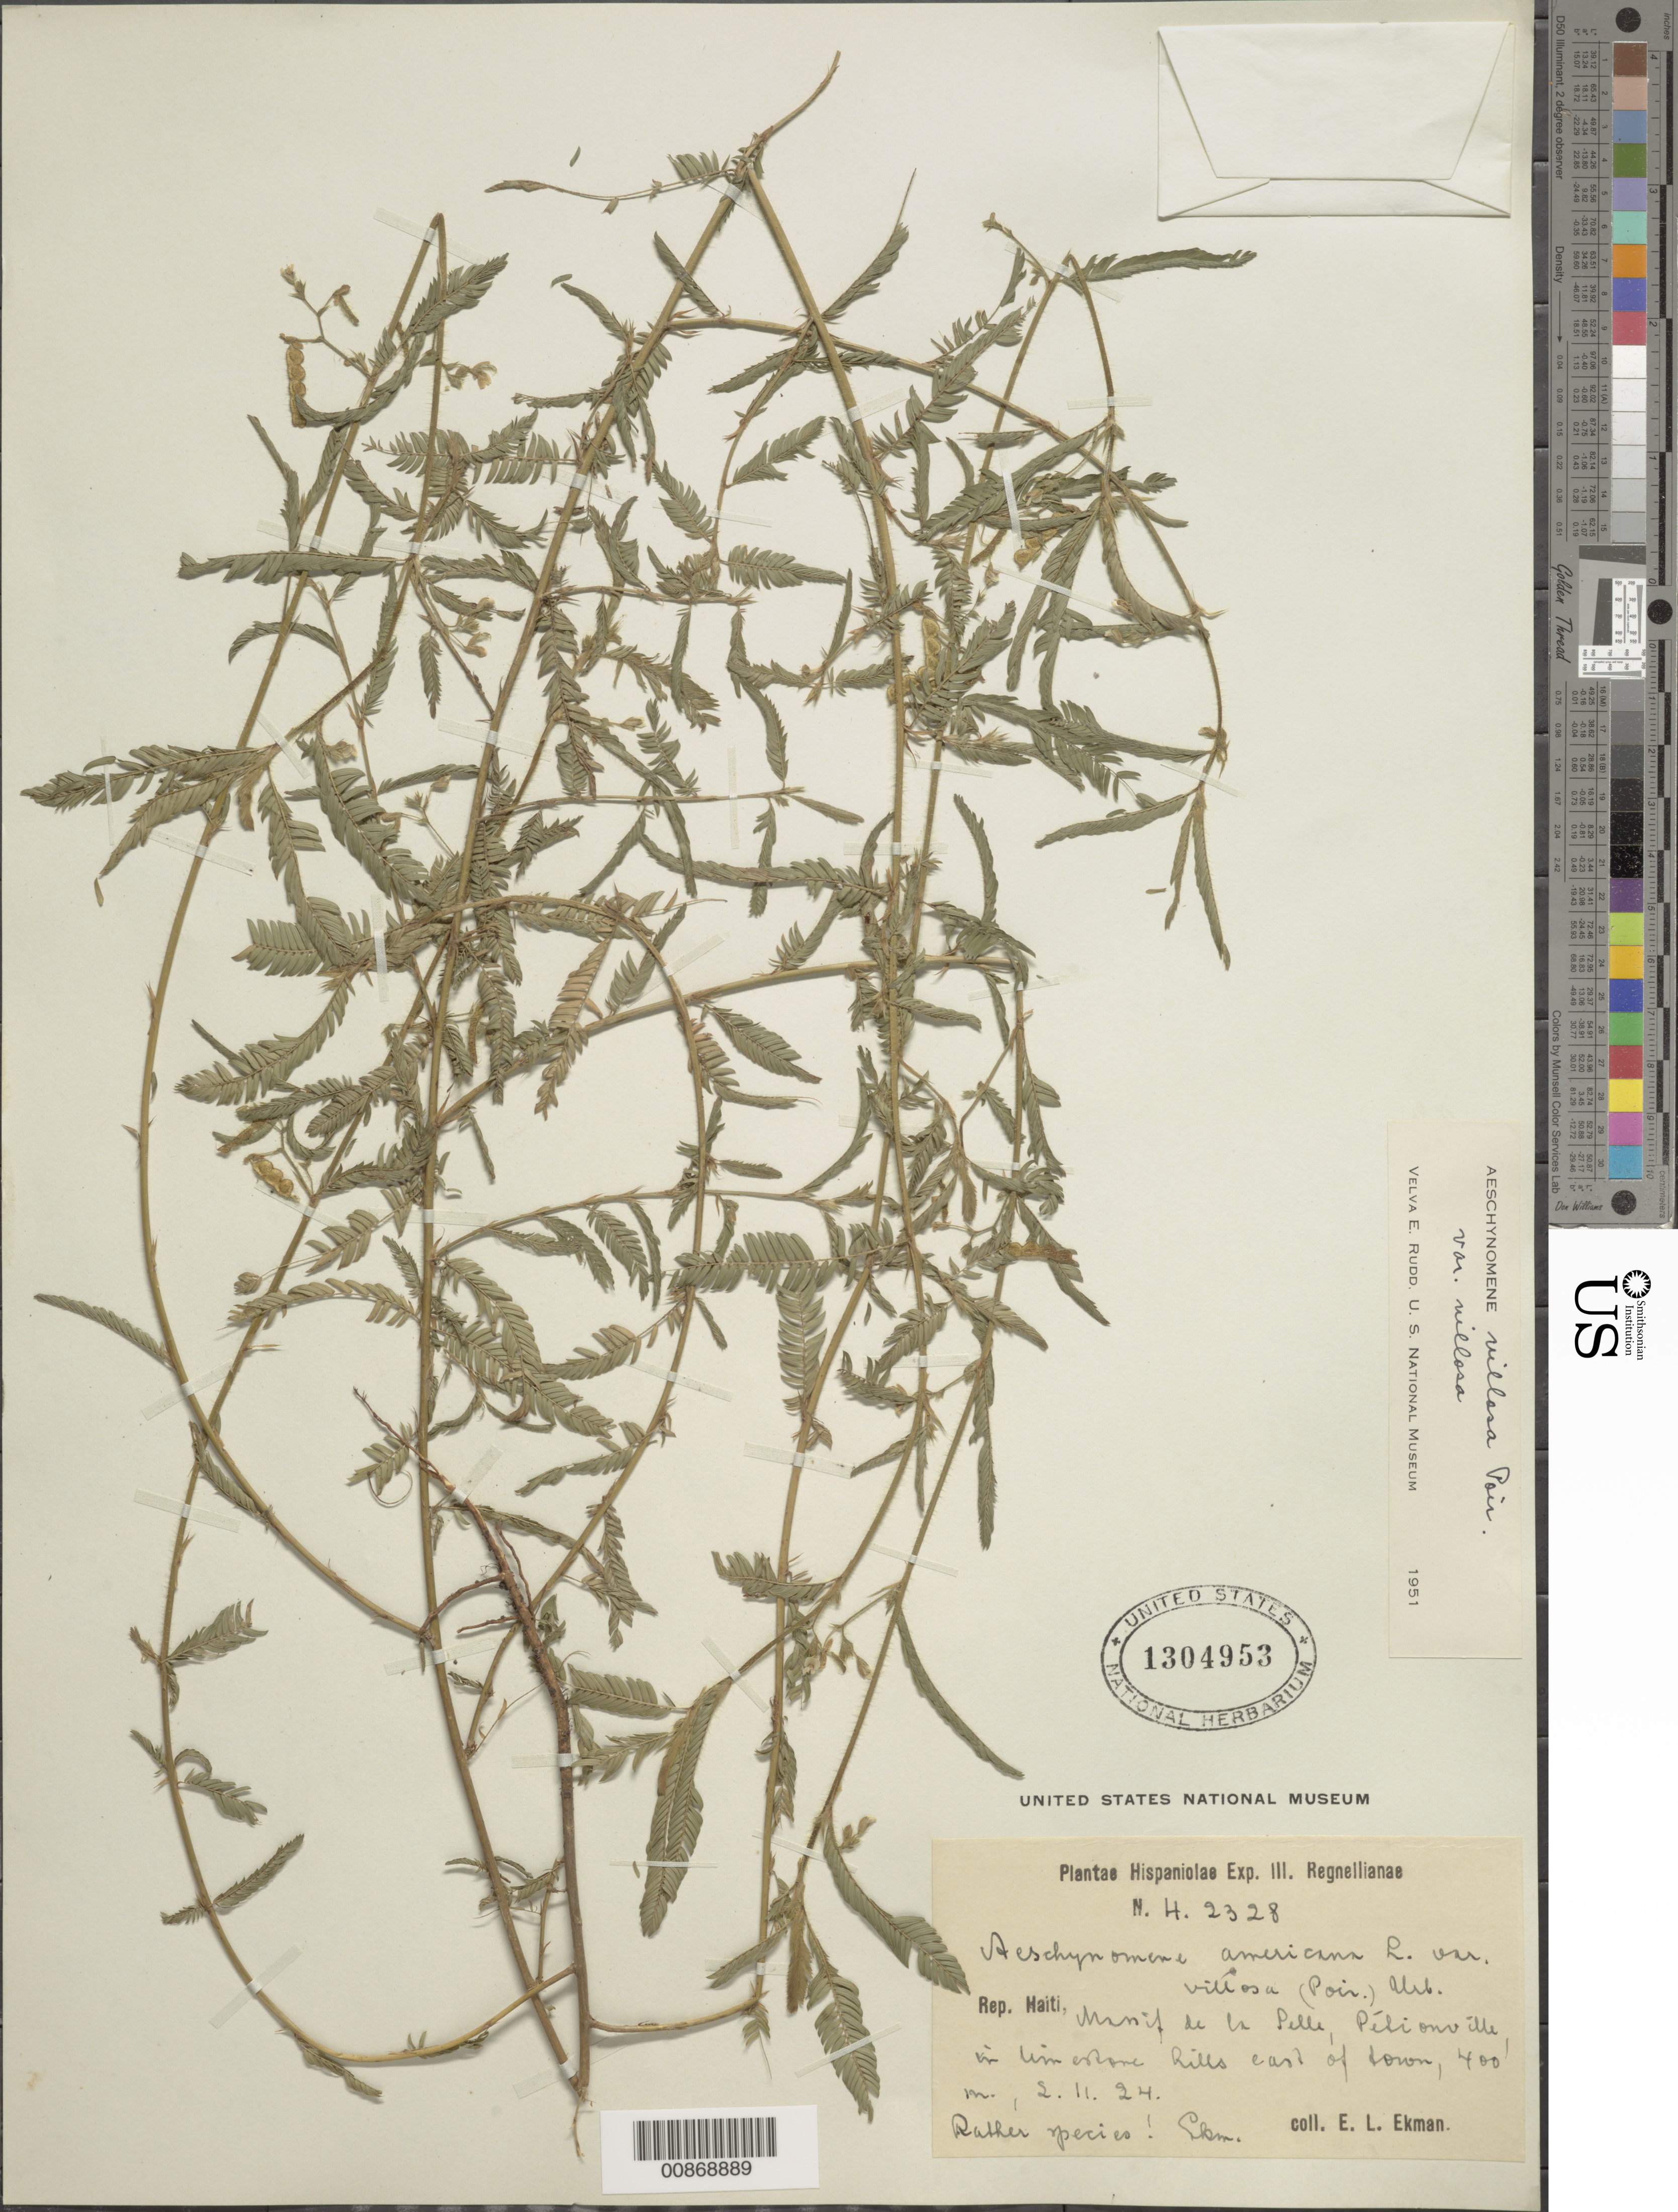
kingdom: Plantae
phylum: Tracheophyta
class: Magnoliopsida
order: Fabales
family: Fabaceae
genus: Aeschynomene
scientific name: Aeschynomene villosa var. villosa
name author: Poir.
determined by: Rudd, V. E.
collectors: E. L. Ekman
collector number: H 2328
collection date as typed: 02 Nov 1924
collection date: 1924-11-02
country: Haiti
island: Hispaniola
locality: Massif de la Selle, Pétionville. East of town.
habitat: In limestone hills.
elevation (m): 400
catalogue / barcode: US 1304953